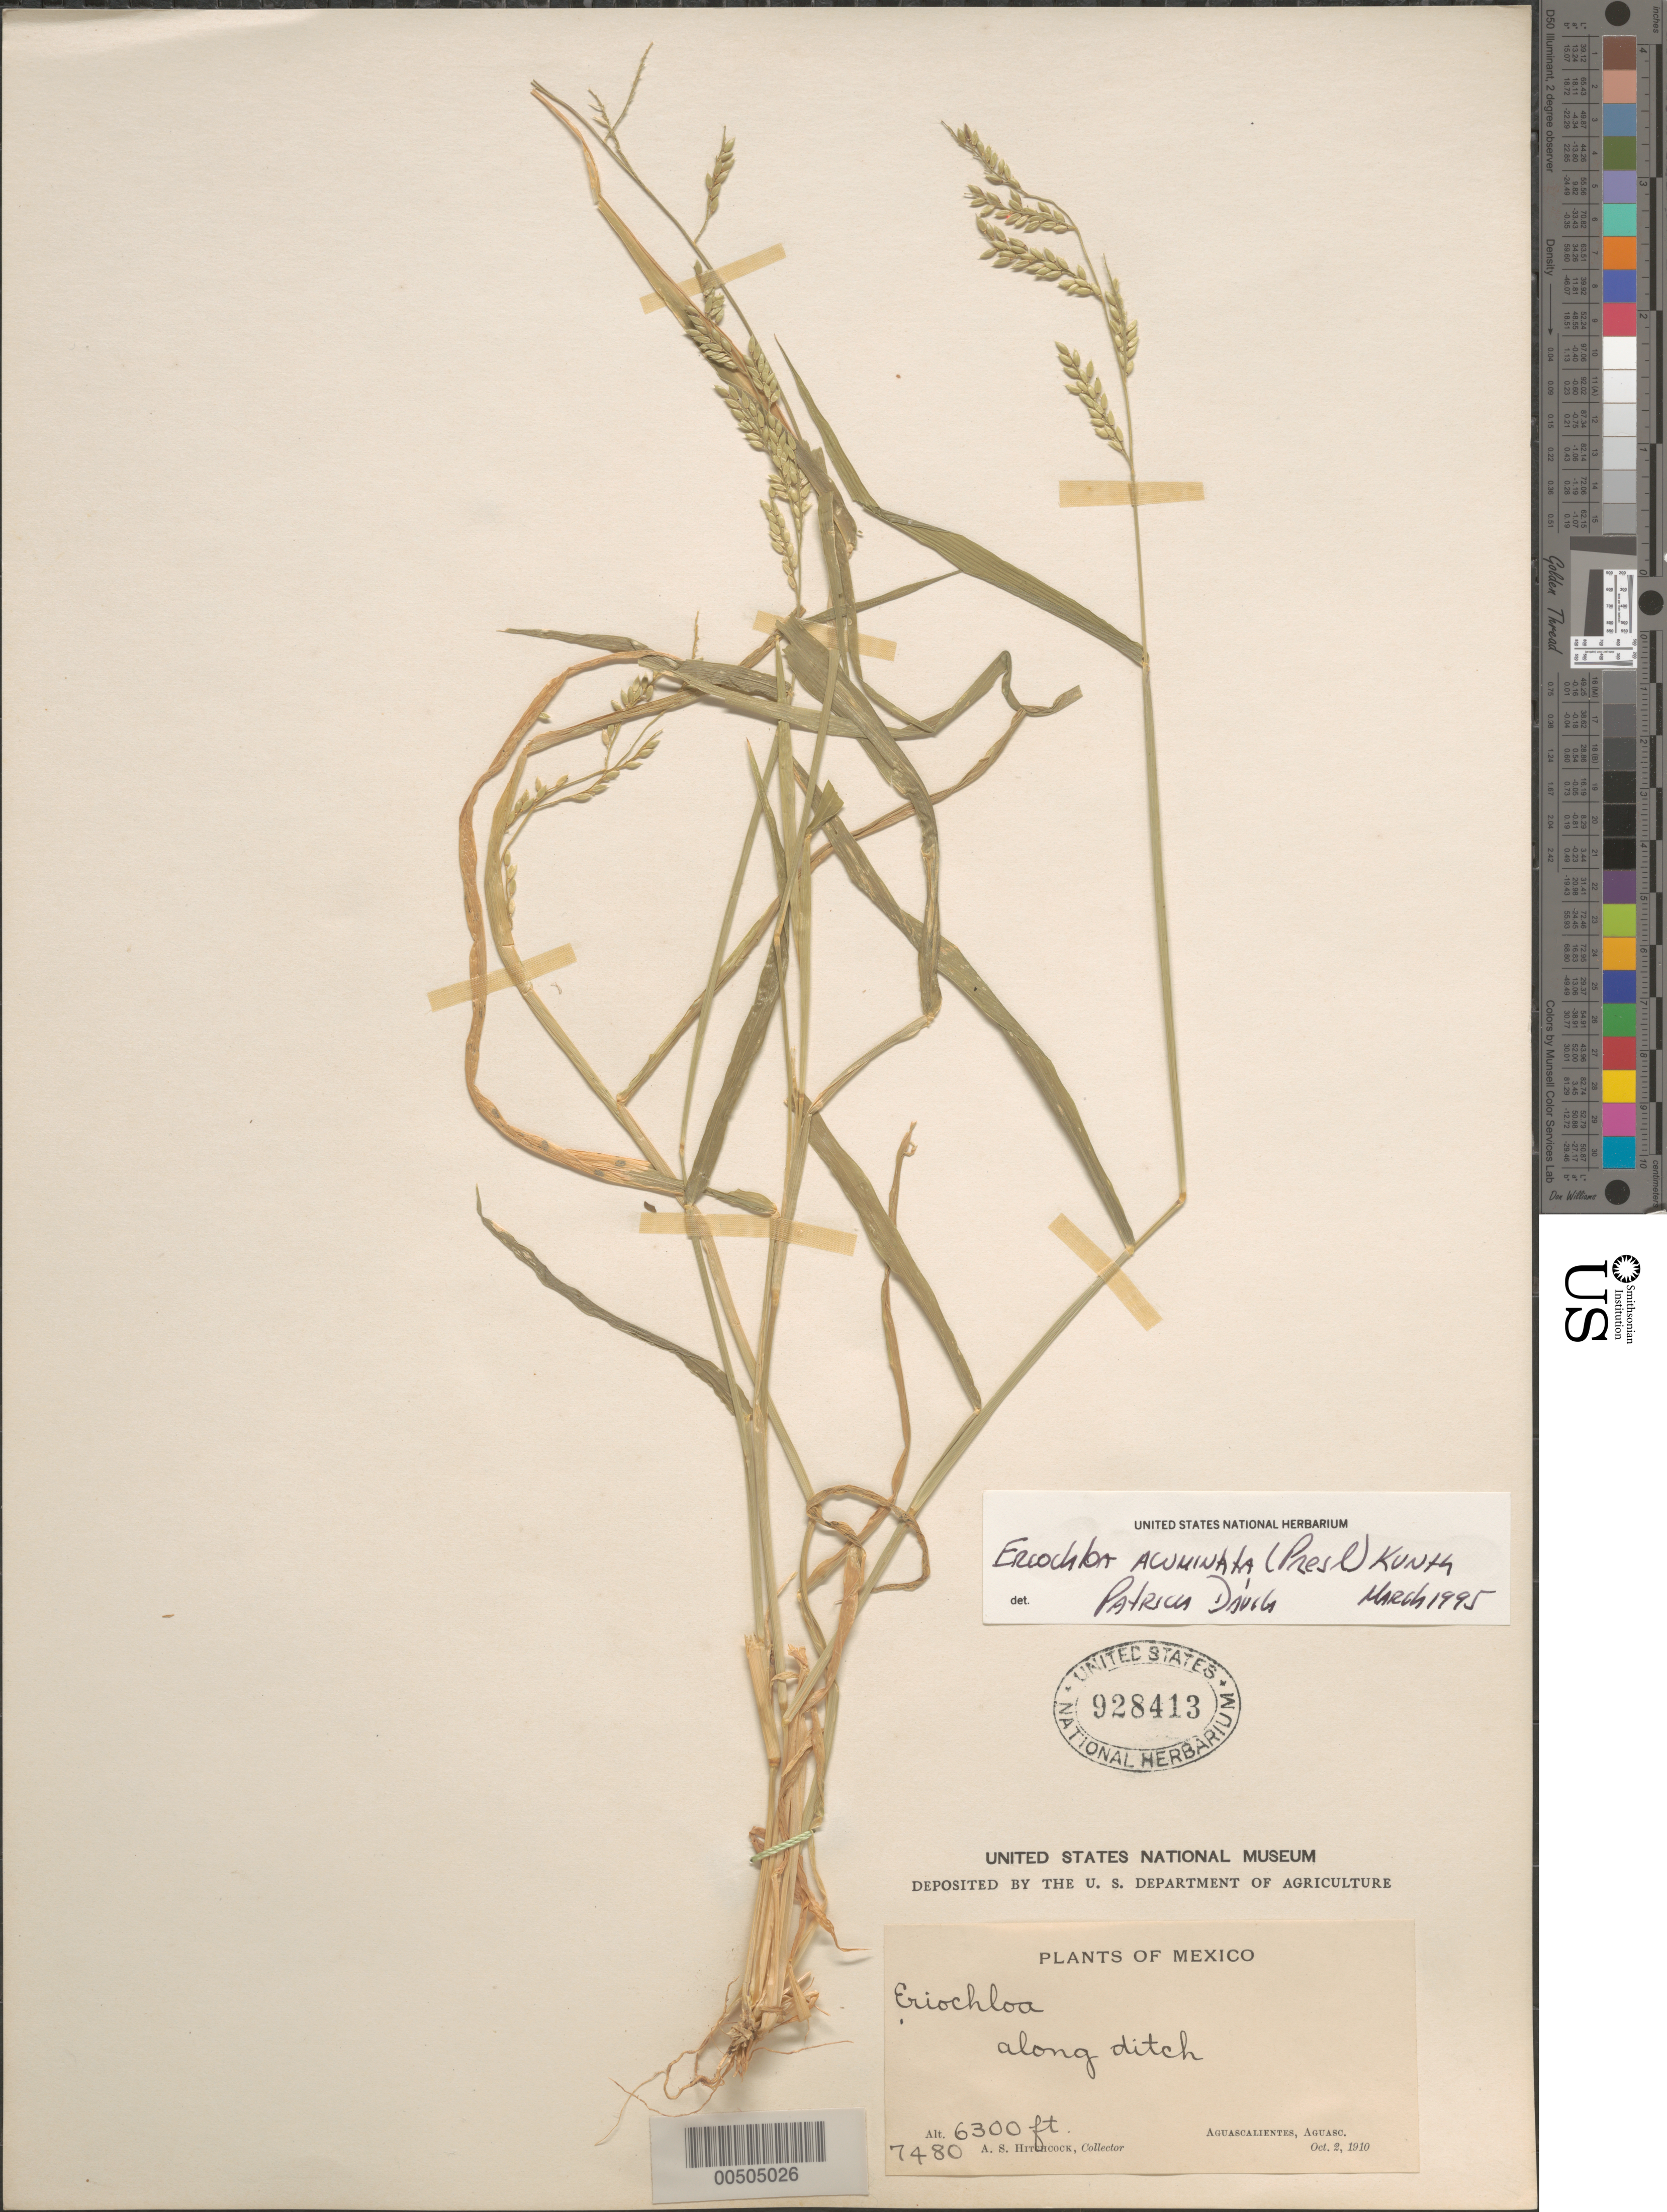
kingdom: Plantae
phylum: Tracheophyta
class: Liliopsida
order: Poales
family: Poaceae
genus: Eriochloa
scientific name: Eriochloa acuminata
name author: (J. Presl) Kunth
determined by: Dávila, P. D.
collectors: A. S. Hitchcock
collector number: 7480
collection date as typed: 2 Oct 1910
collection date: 1910-10-02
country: Mexico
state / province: Aguascalientes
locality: Aguascalientes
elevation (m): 1920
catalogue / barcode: US 928413